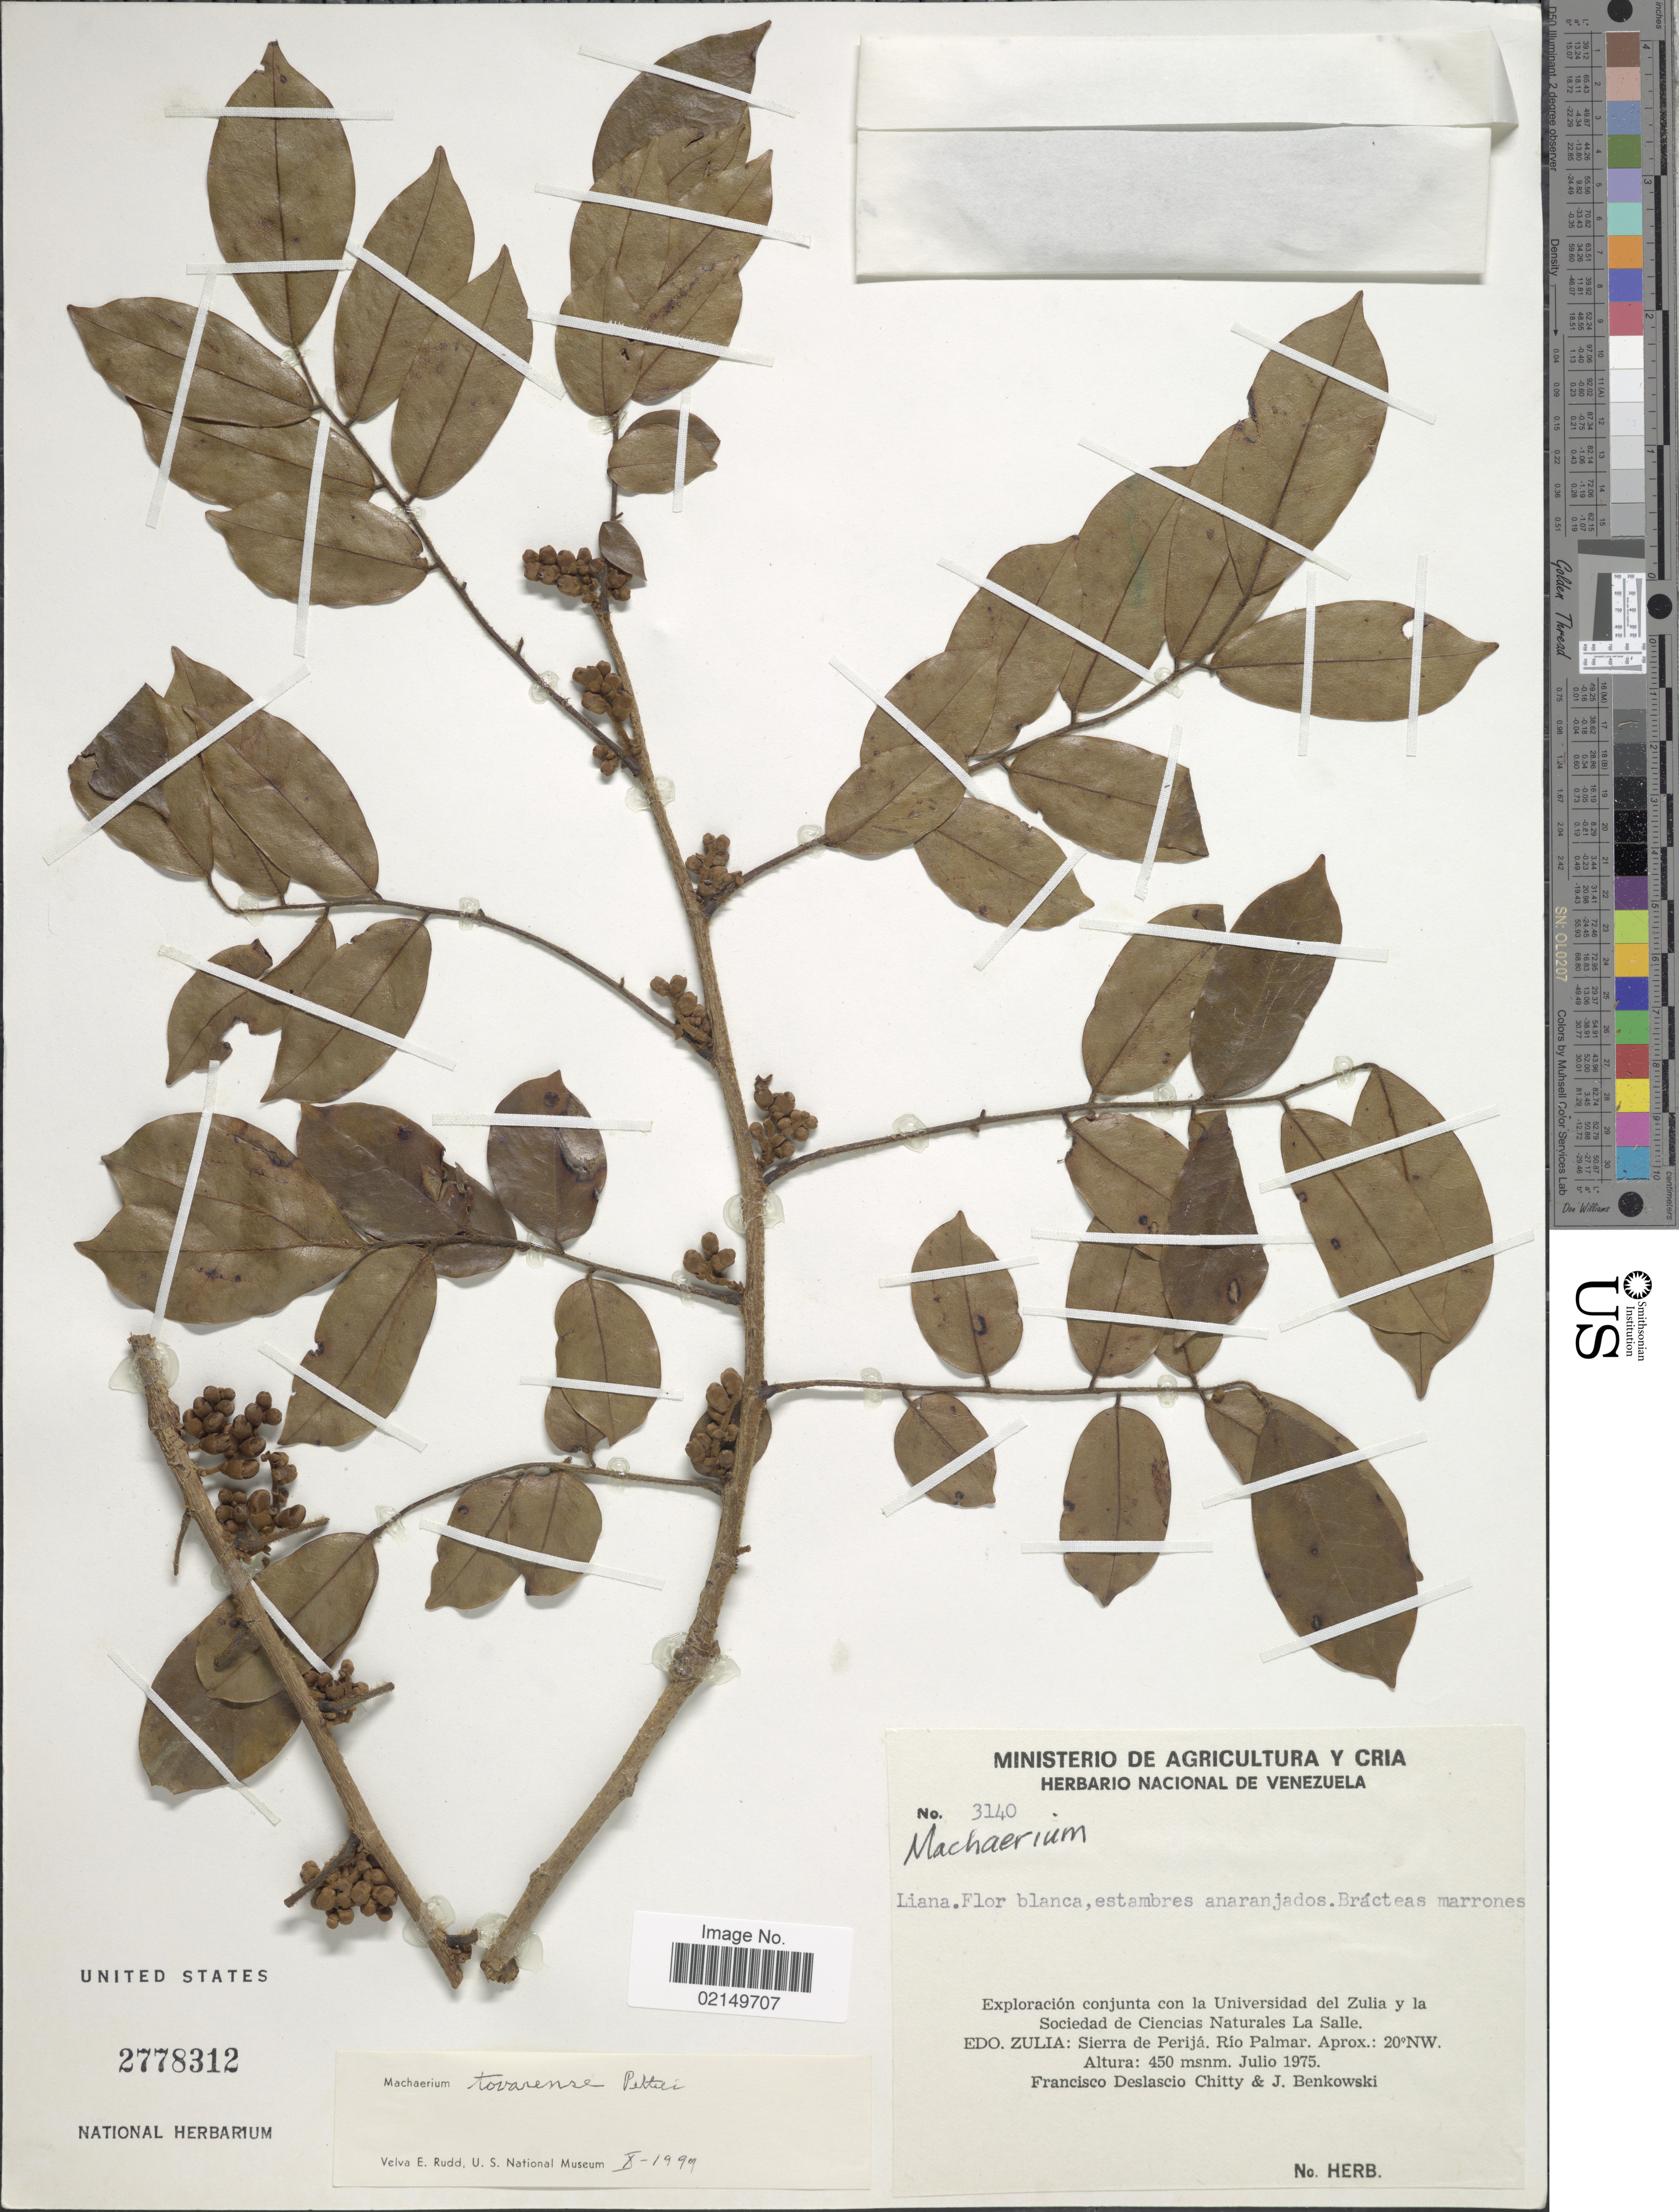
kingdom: Plantae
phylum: Tracheophyta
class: Magnoliopsida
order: Fabales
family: Fabaceae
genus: Machaerium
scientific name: Machaerium tovarense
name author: Pittier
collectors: F. Delascio C. & J. Benkowski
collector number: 3140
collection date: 1975-07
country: Venezuela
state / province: Zulia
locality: Edo. Zulia: Sierra de Perija. Rio Palmar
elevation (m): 450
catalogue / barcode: US 2778312